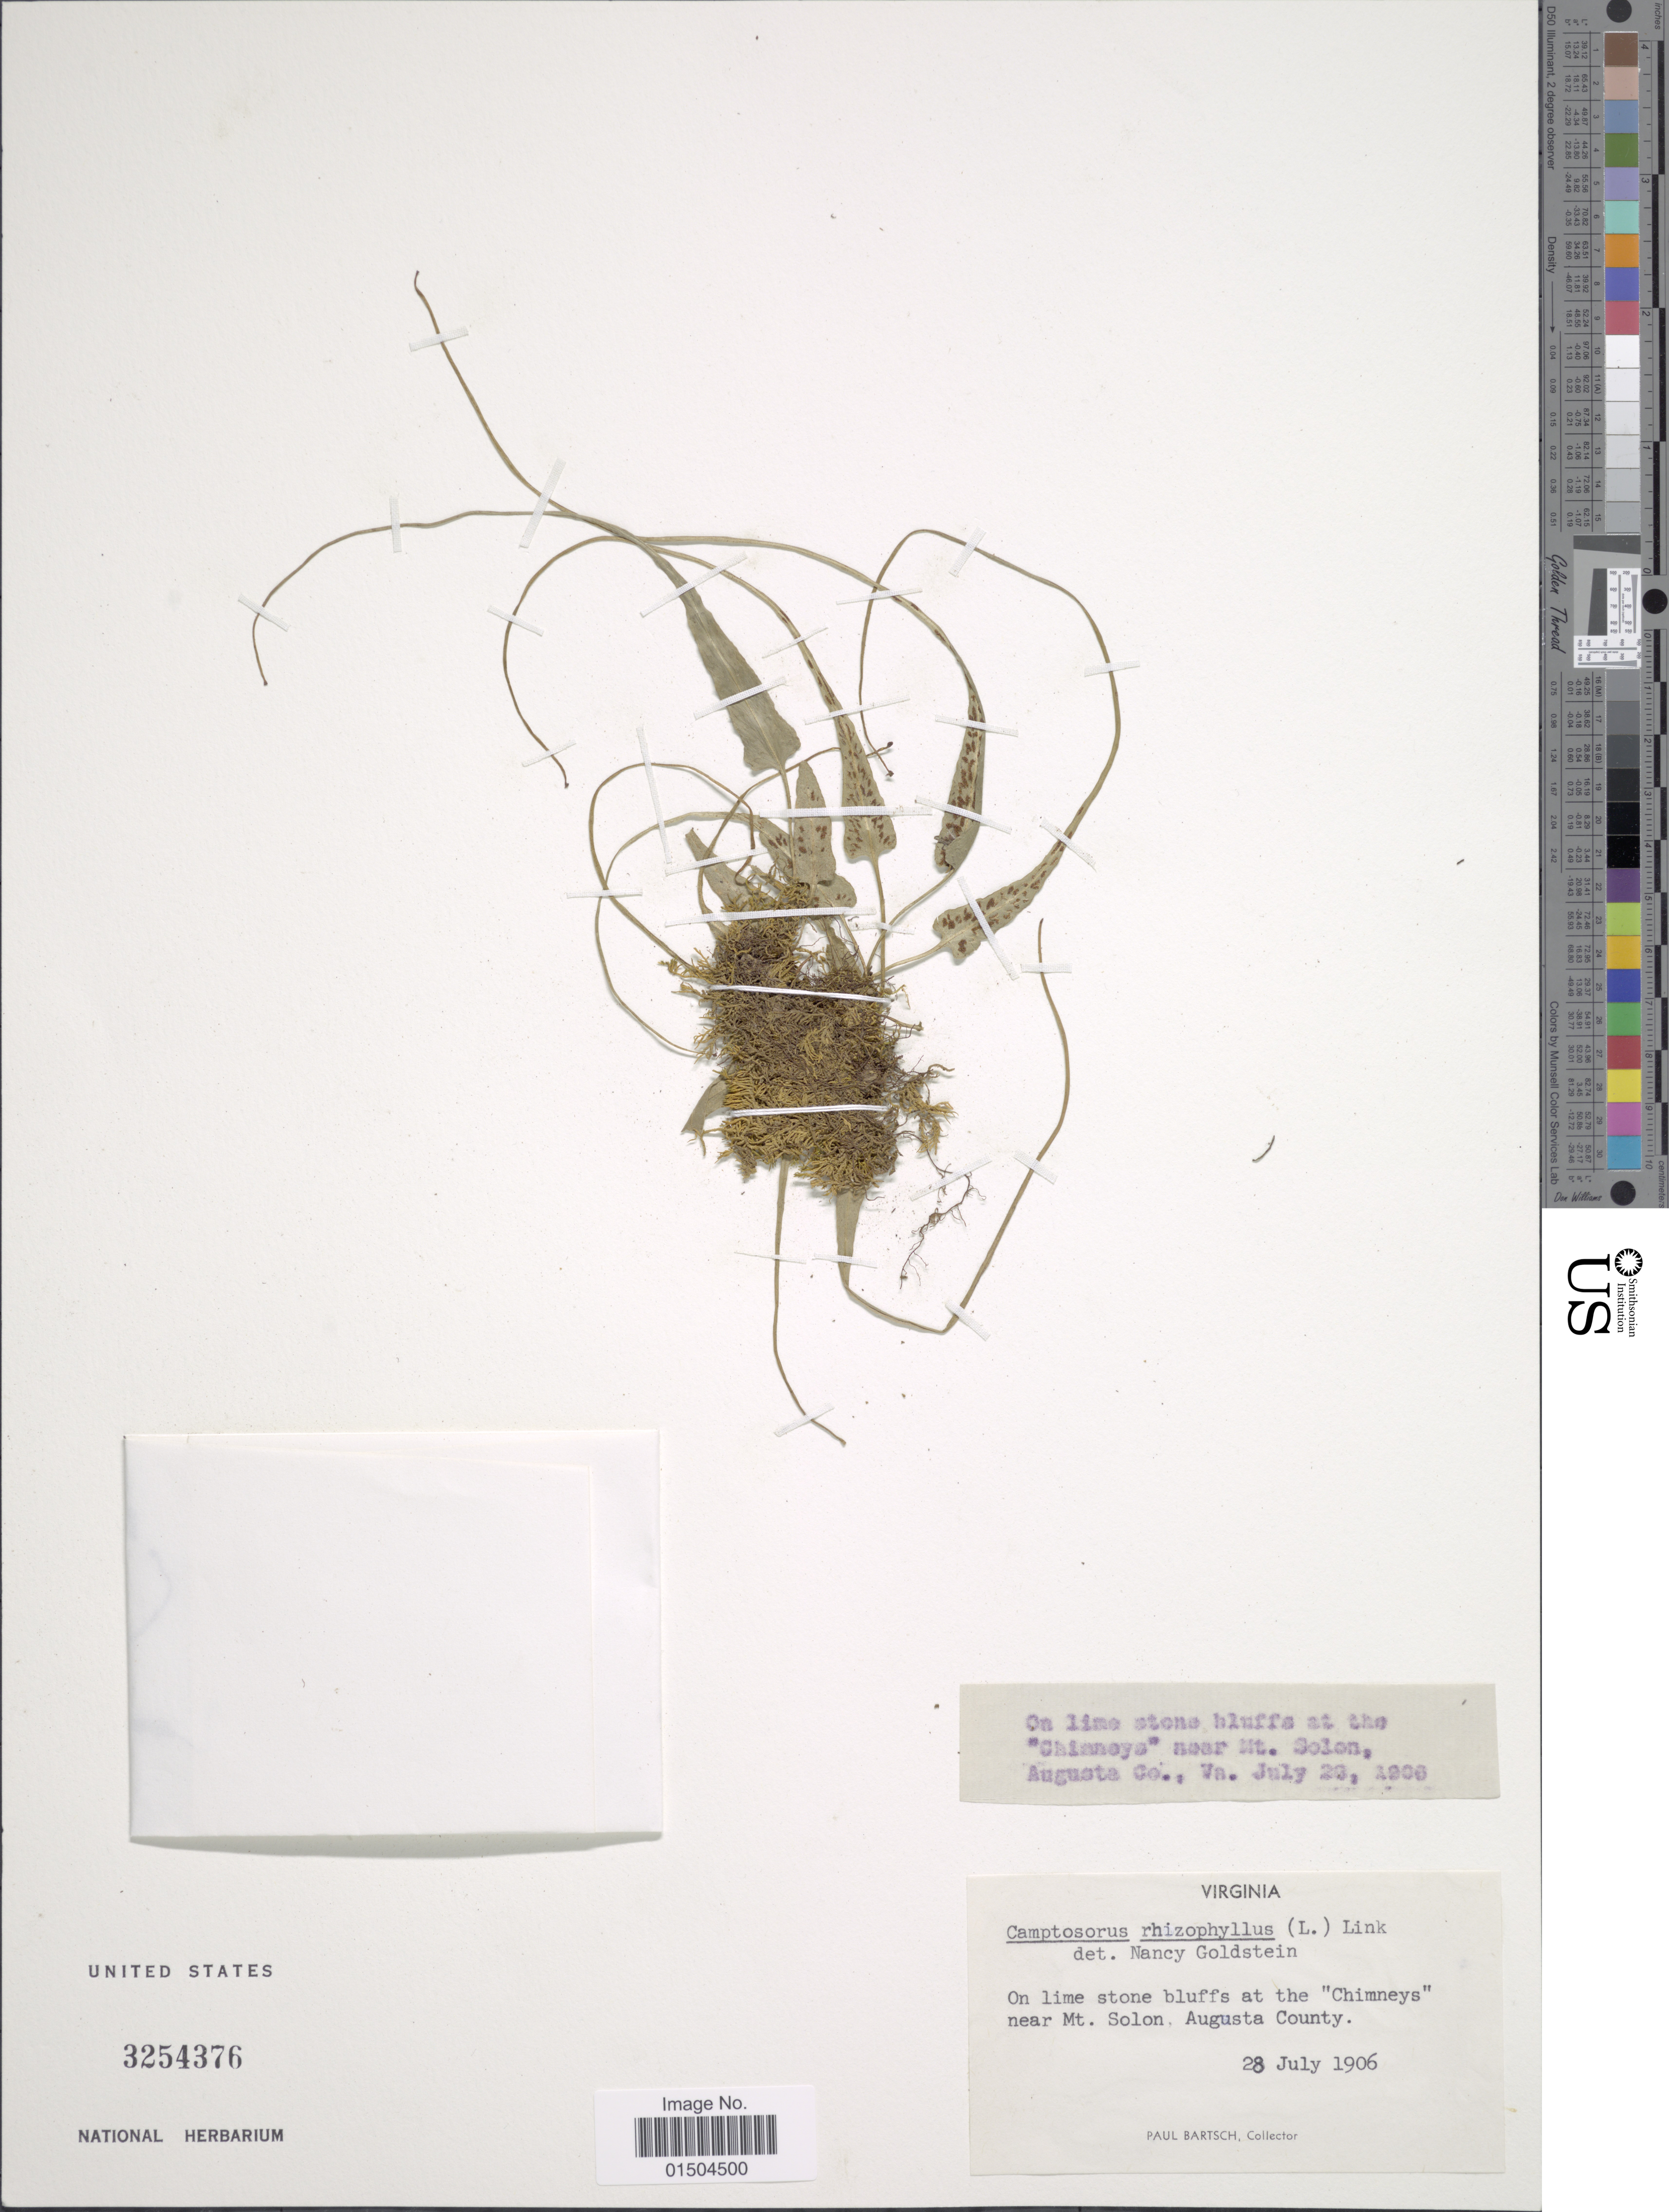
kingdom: Plantae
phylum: Tracheophyta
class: Polypodiopsida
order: Polypodiales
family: Aspleniaceae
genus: Asplenium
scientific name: Asplenium rhizophyllum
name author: L.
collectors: P. Bartsch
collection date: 1906-07-28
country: United States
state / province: Virginia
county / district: Augusta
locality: On lime stone bluffs at the "Chimneys" near Mt. Solon. Augusta County.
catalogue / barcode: US 3254376